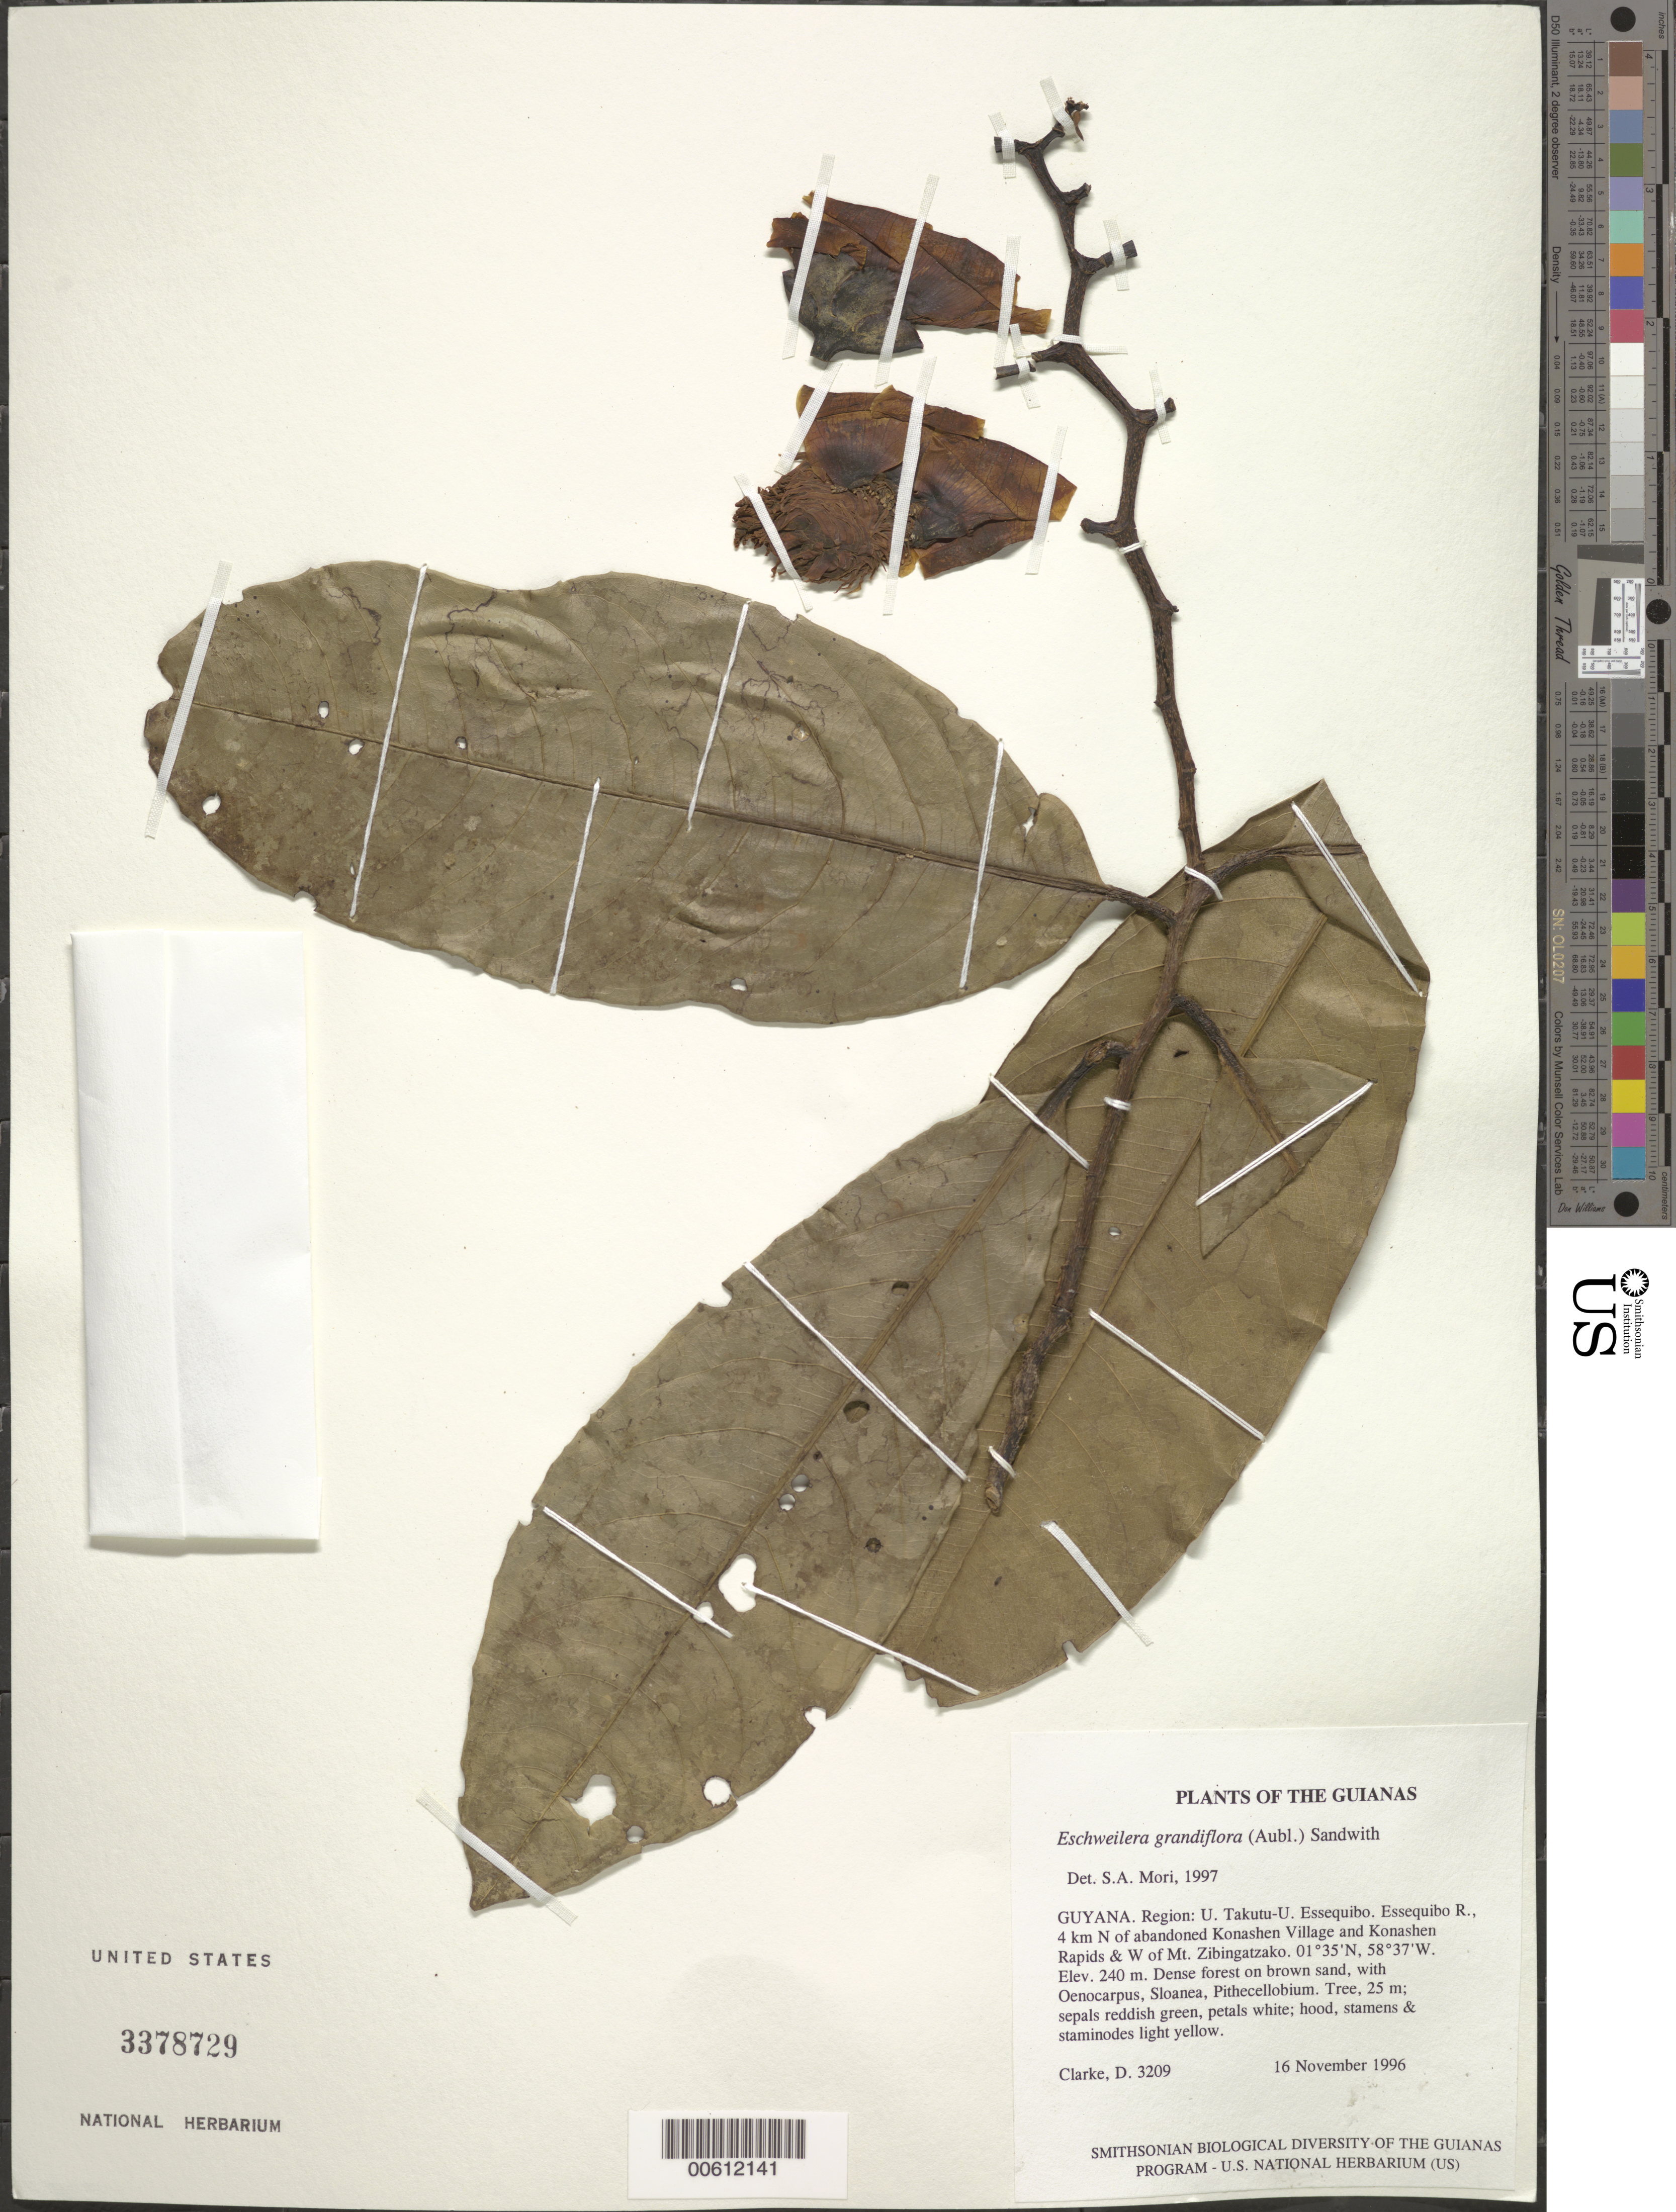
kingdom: Plantae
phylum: Tracheophyta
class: Magnoliopsida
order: Ericales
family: Lecythidaceae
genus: Eschweilera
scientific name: Eschweilera grandiflora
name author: (Aubl.) Sandwith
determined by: Mori, Scott A.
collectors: H. D. Clarke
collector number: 3209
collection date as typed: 16 November 1996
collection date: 1996-11-16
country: Guyana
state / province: U. Takutu-U. Essequibo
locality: Essequibo R., 4 km N of abandoned Konashen Village and Konashen Rapids & W of Mt. Zibingatzako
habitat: Dense forest on brown sand, with Oenocarpus, Sloanea, Pithecellobium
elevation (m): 240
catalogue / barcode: US 3378729